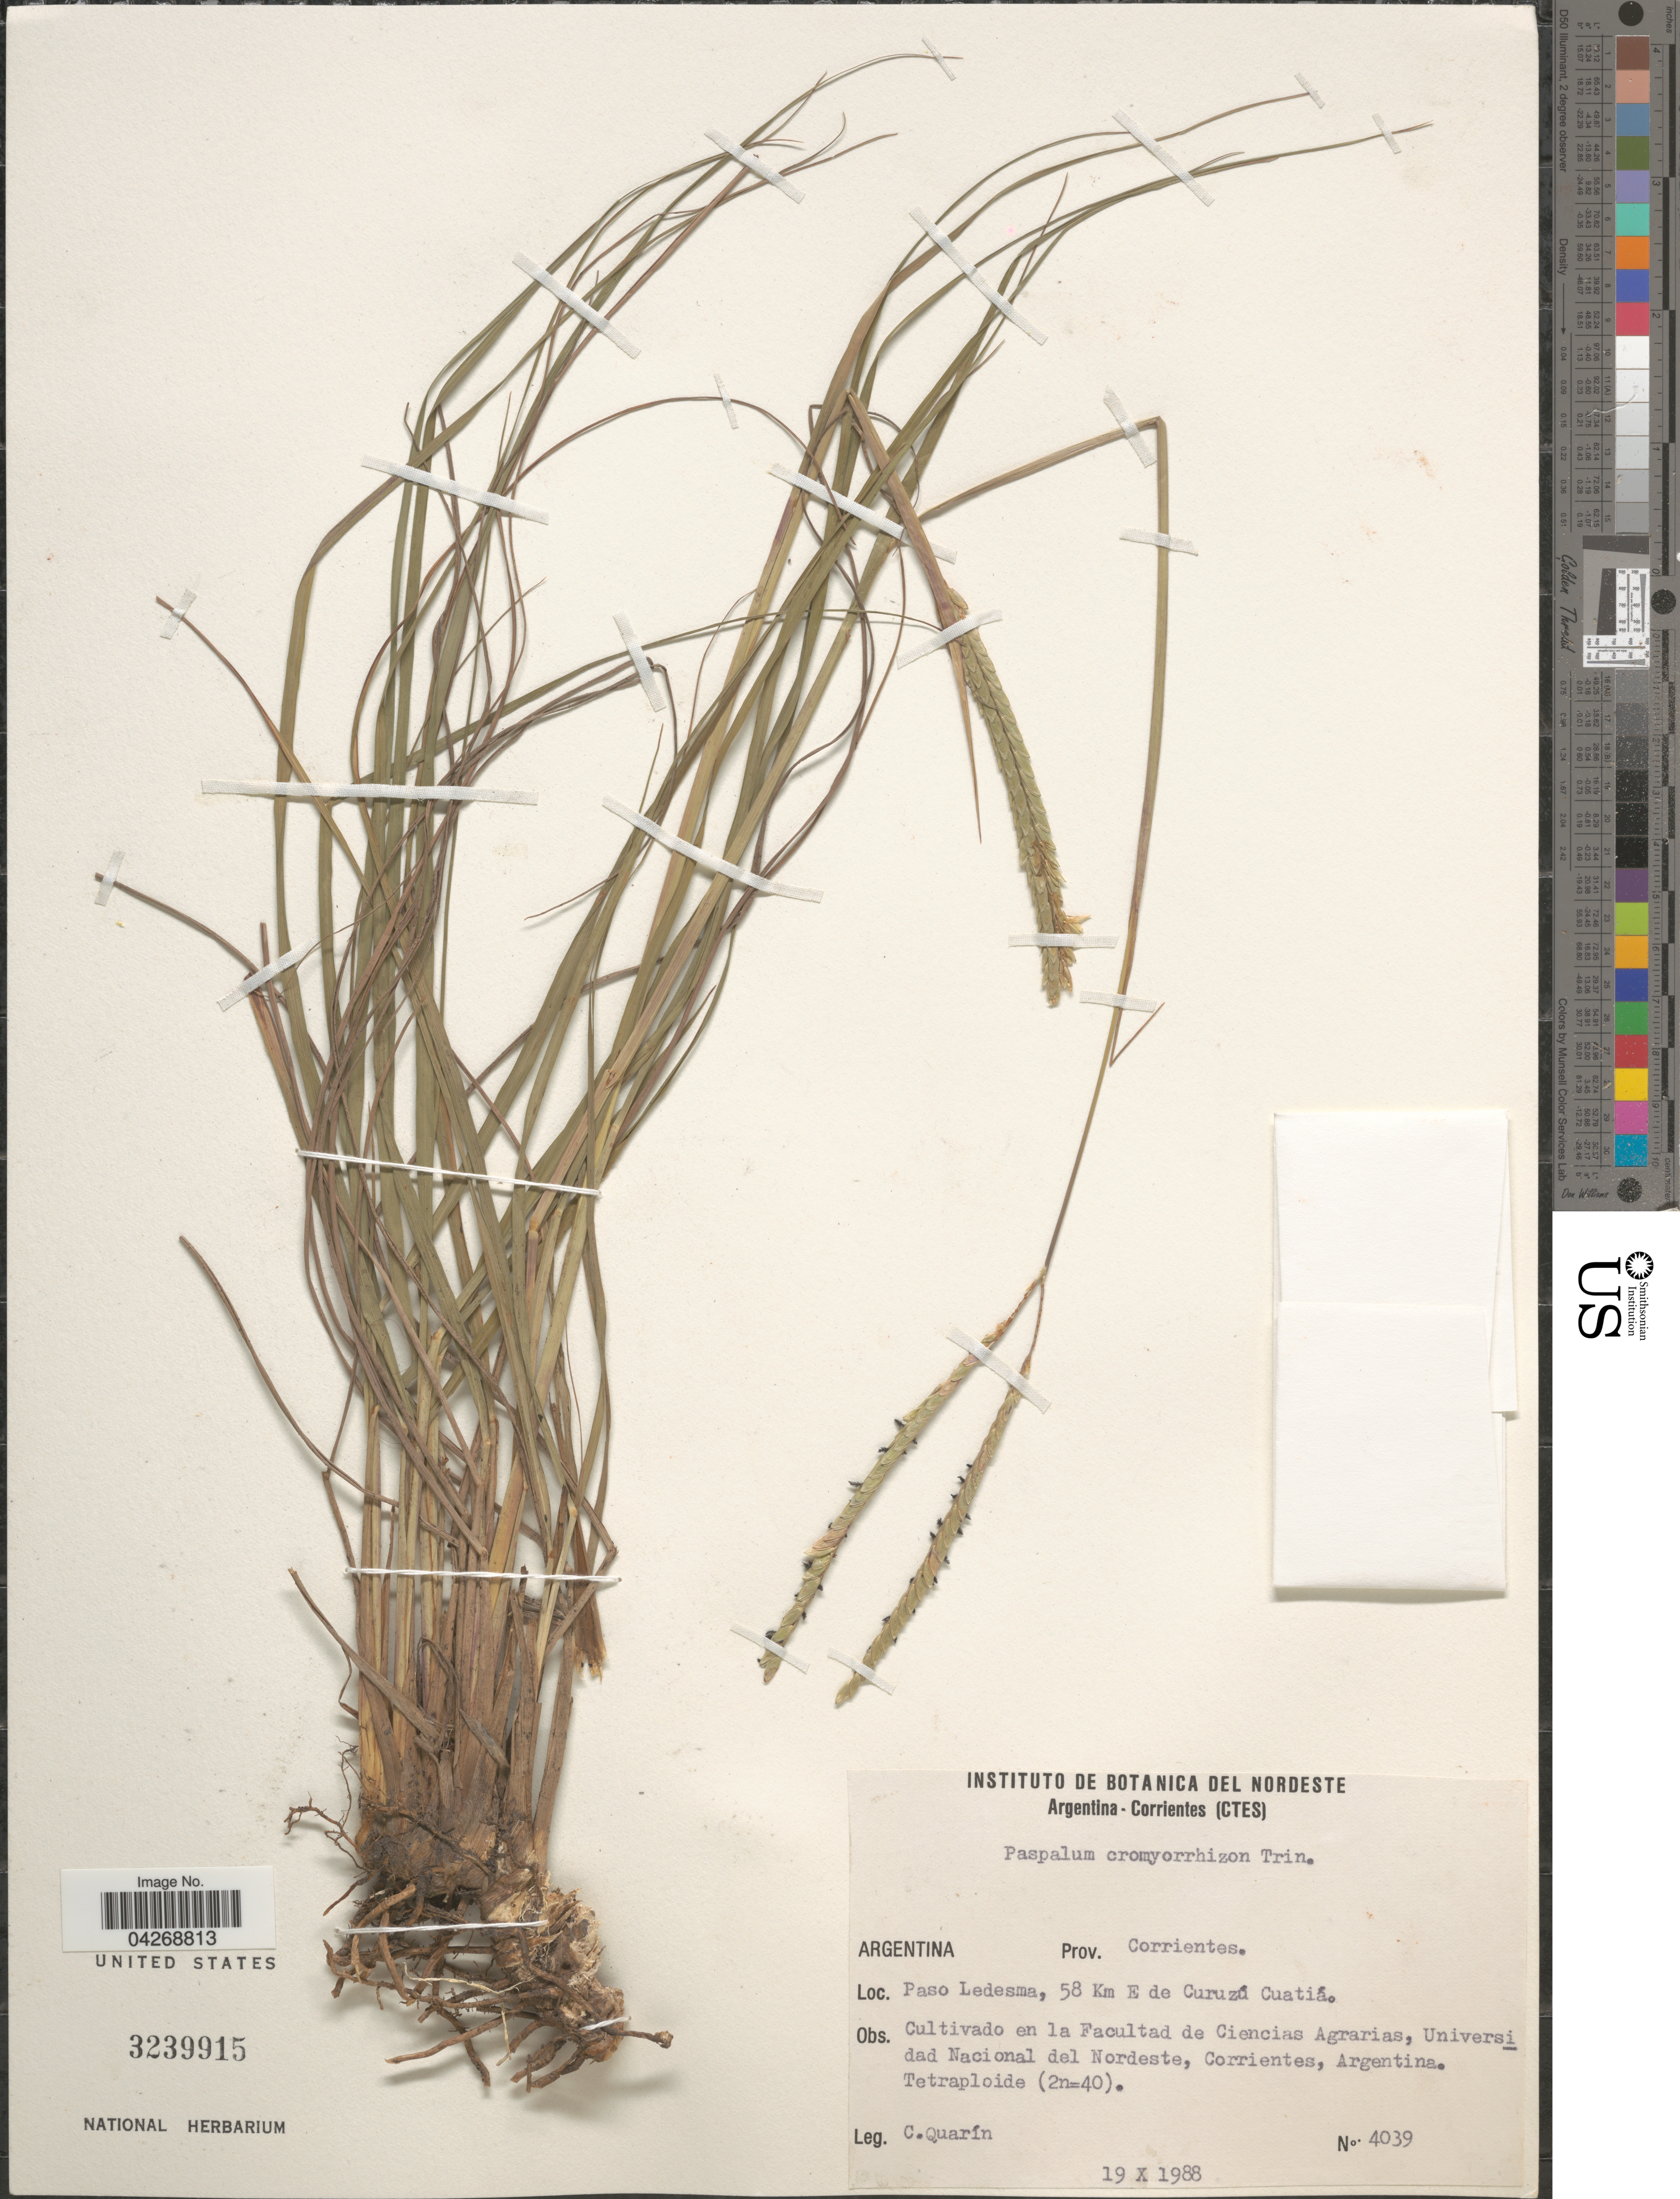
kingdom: Plantae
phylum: Tracheophyta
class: Liliopsida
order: Poales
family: Poaceae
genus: Paspalum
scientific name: Paspalum cromyorhizon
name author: Trin. ex Döll in Mart.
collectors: C. Quarín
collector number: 4039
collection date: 1988-10-19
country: Argentina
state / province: Corrientes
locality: Cultivado en la Facultad de Ciencias Agrarias, Universidad Nacional del Nordeste.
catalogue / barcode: US 3239915